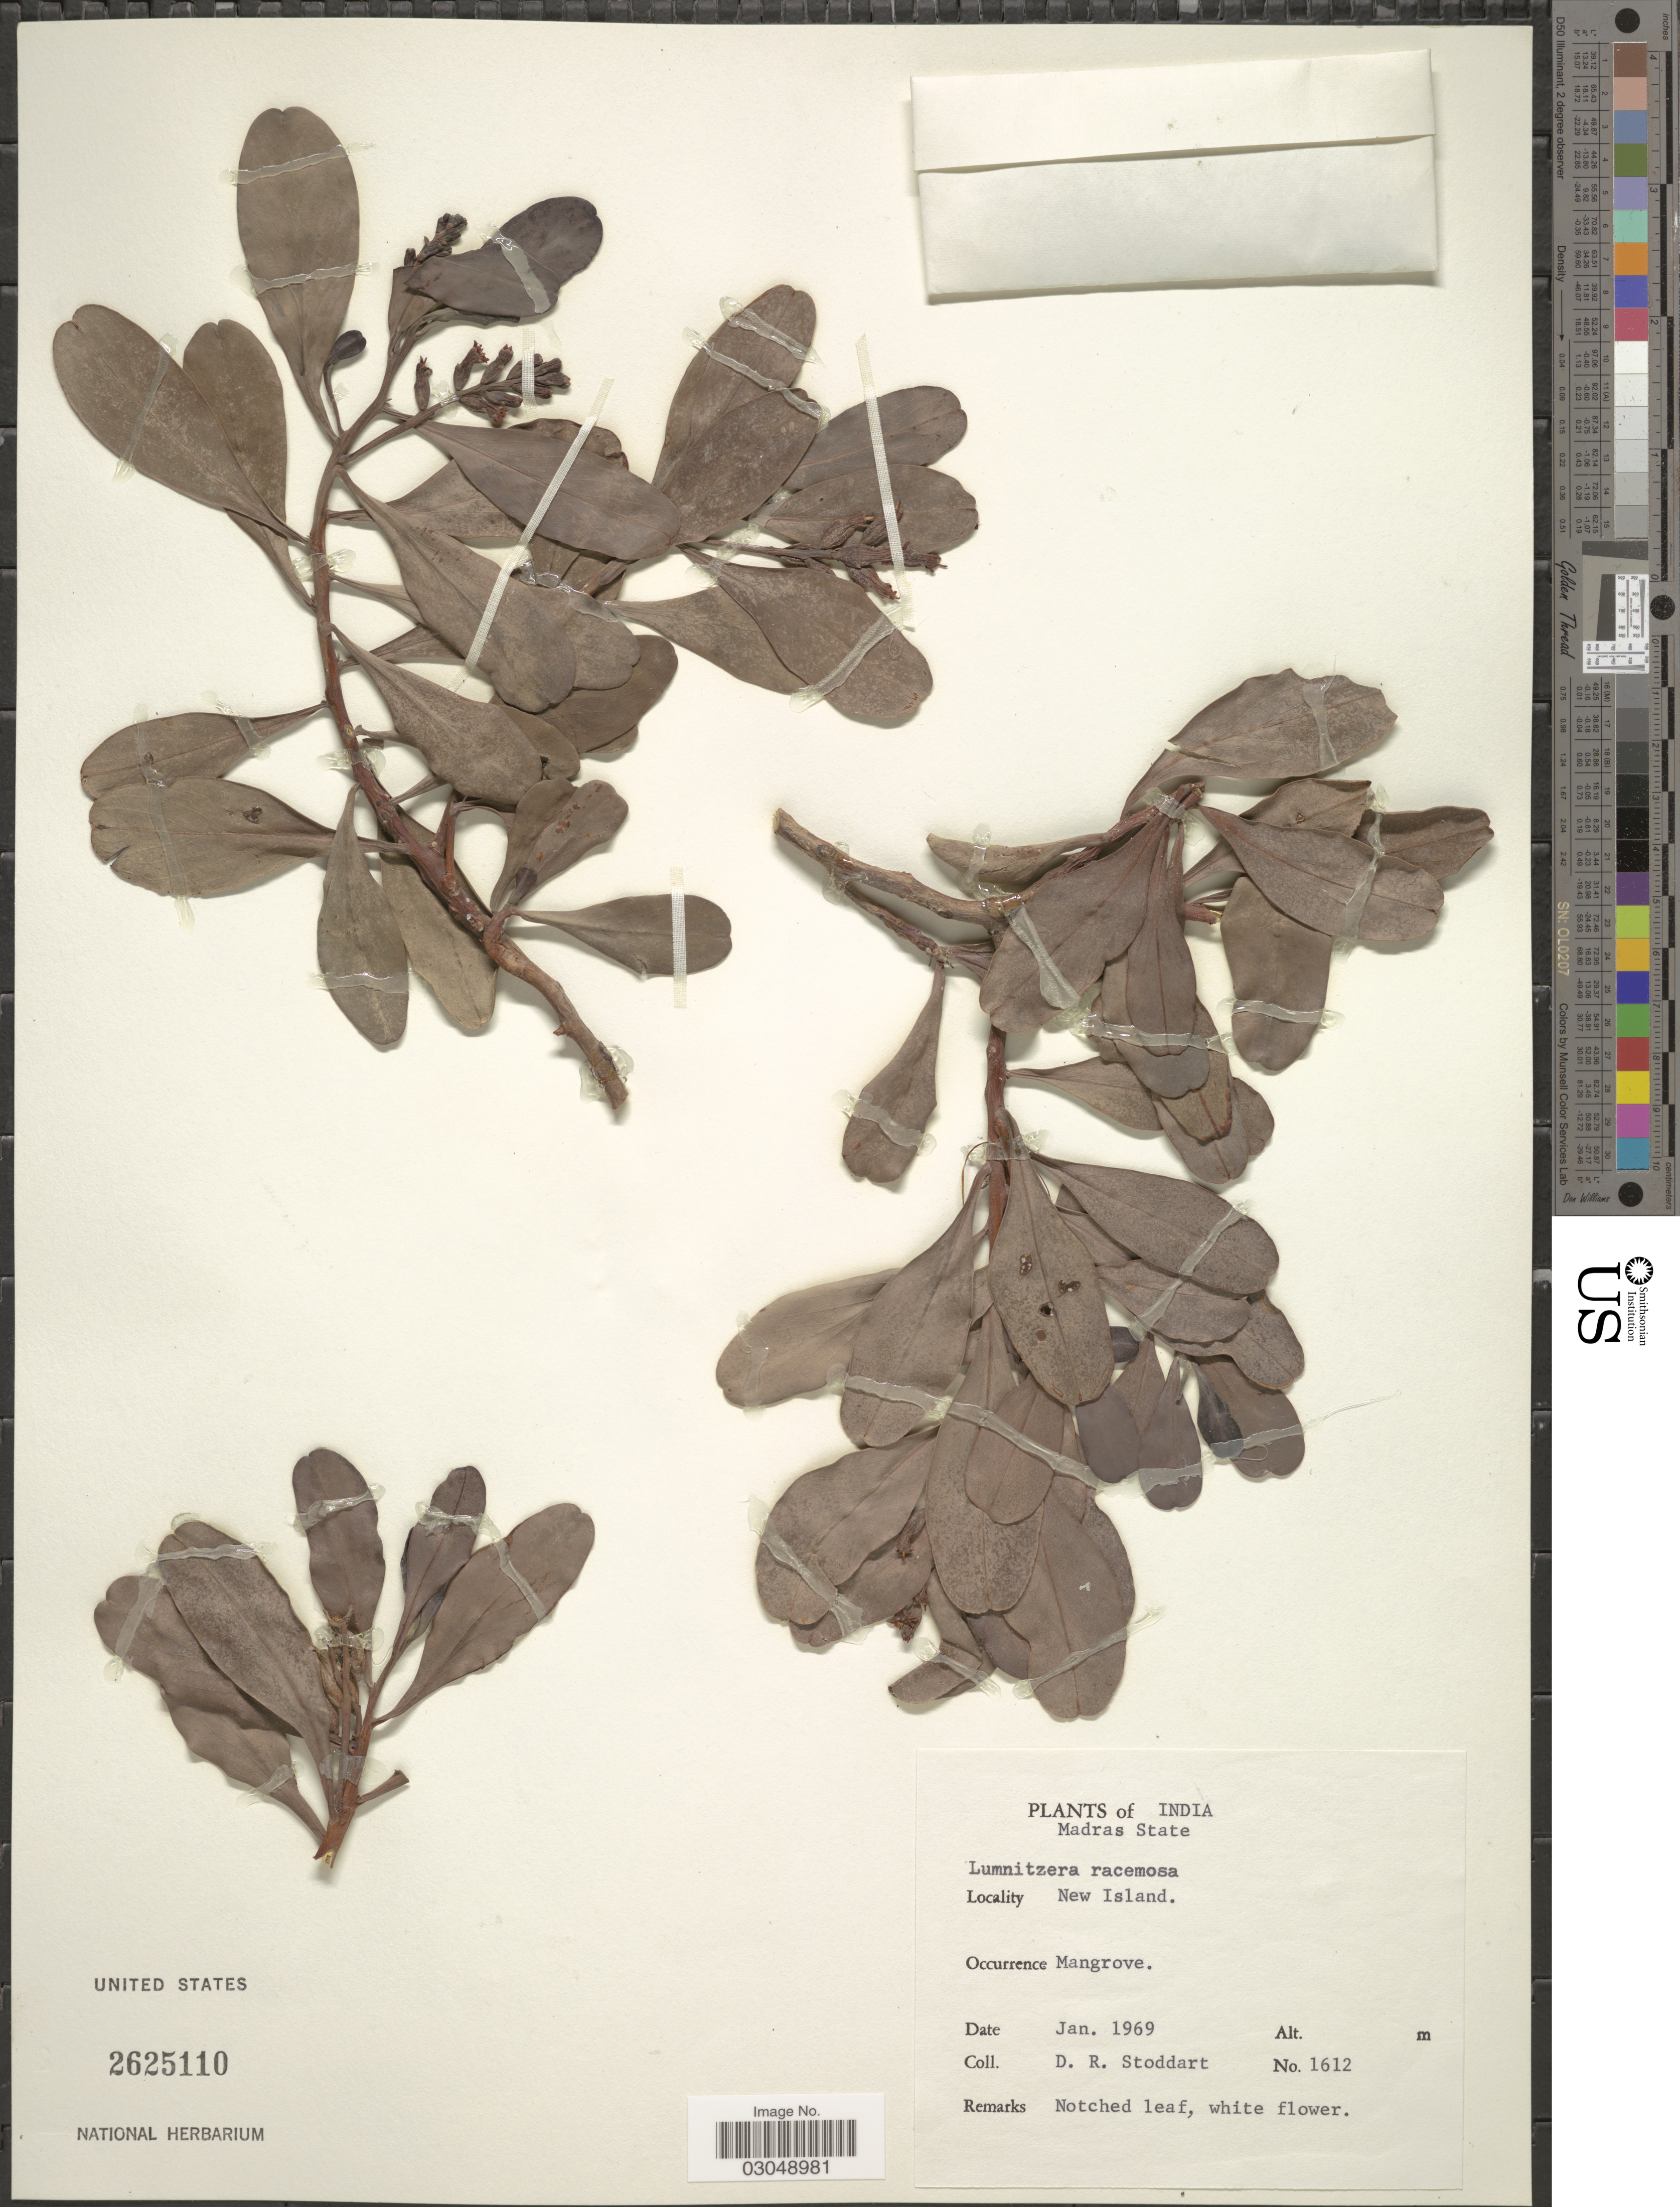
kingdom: Plantae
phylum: Tracheophyta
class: Magnoliopsida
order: Myrtales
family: Combretaceae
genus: Lumnitzera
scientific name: Lumnitzera racemosa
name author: Willd.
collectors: D. R. Stoddart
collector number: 1612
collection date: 1969-01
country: India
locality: Madras State. New Island.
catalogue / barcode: US 2625110